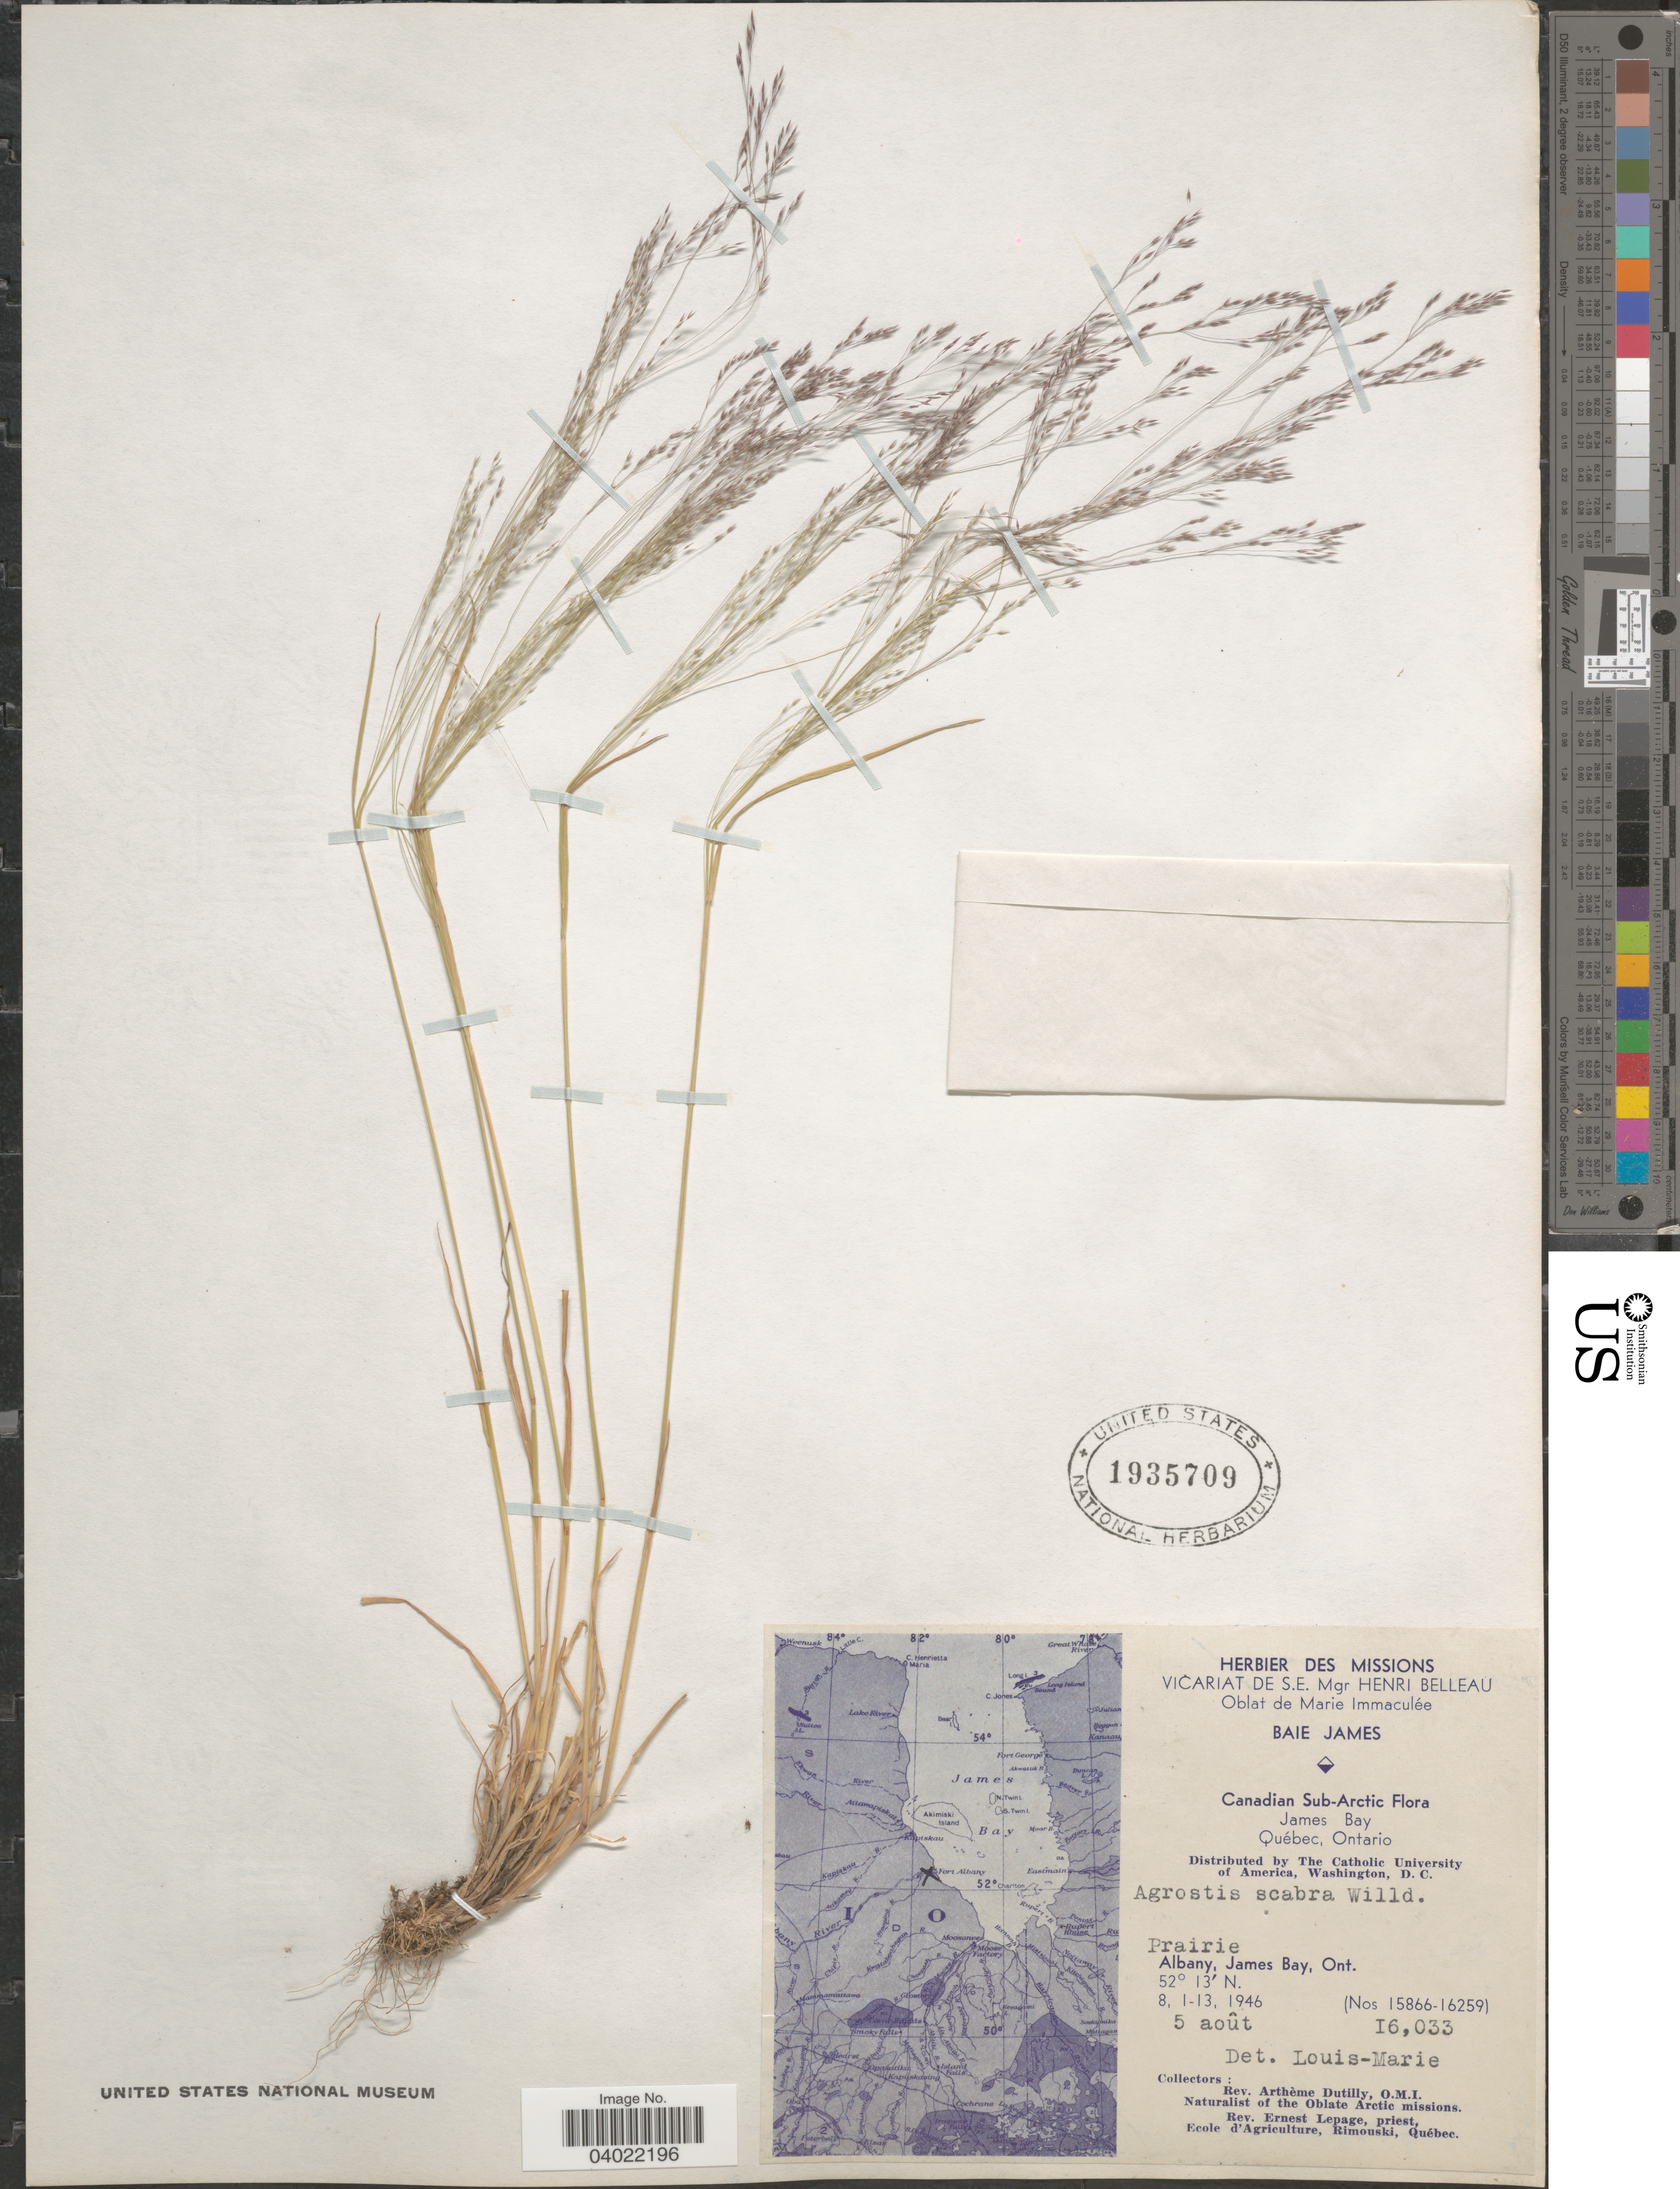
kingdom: Plantae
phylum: Tracheophyta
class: Liliopsida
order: Poales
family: Poaceae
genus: Agrostis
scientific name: Agrostis scabra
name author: Willd.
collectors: A. Dutilly & E. Lepage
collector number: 16033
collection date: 1946-08-05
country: Canada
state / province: Ontario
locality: Canadian Sub-Arctic. James Bay. Prairie. Albany.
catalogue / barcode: US 1935709